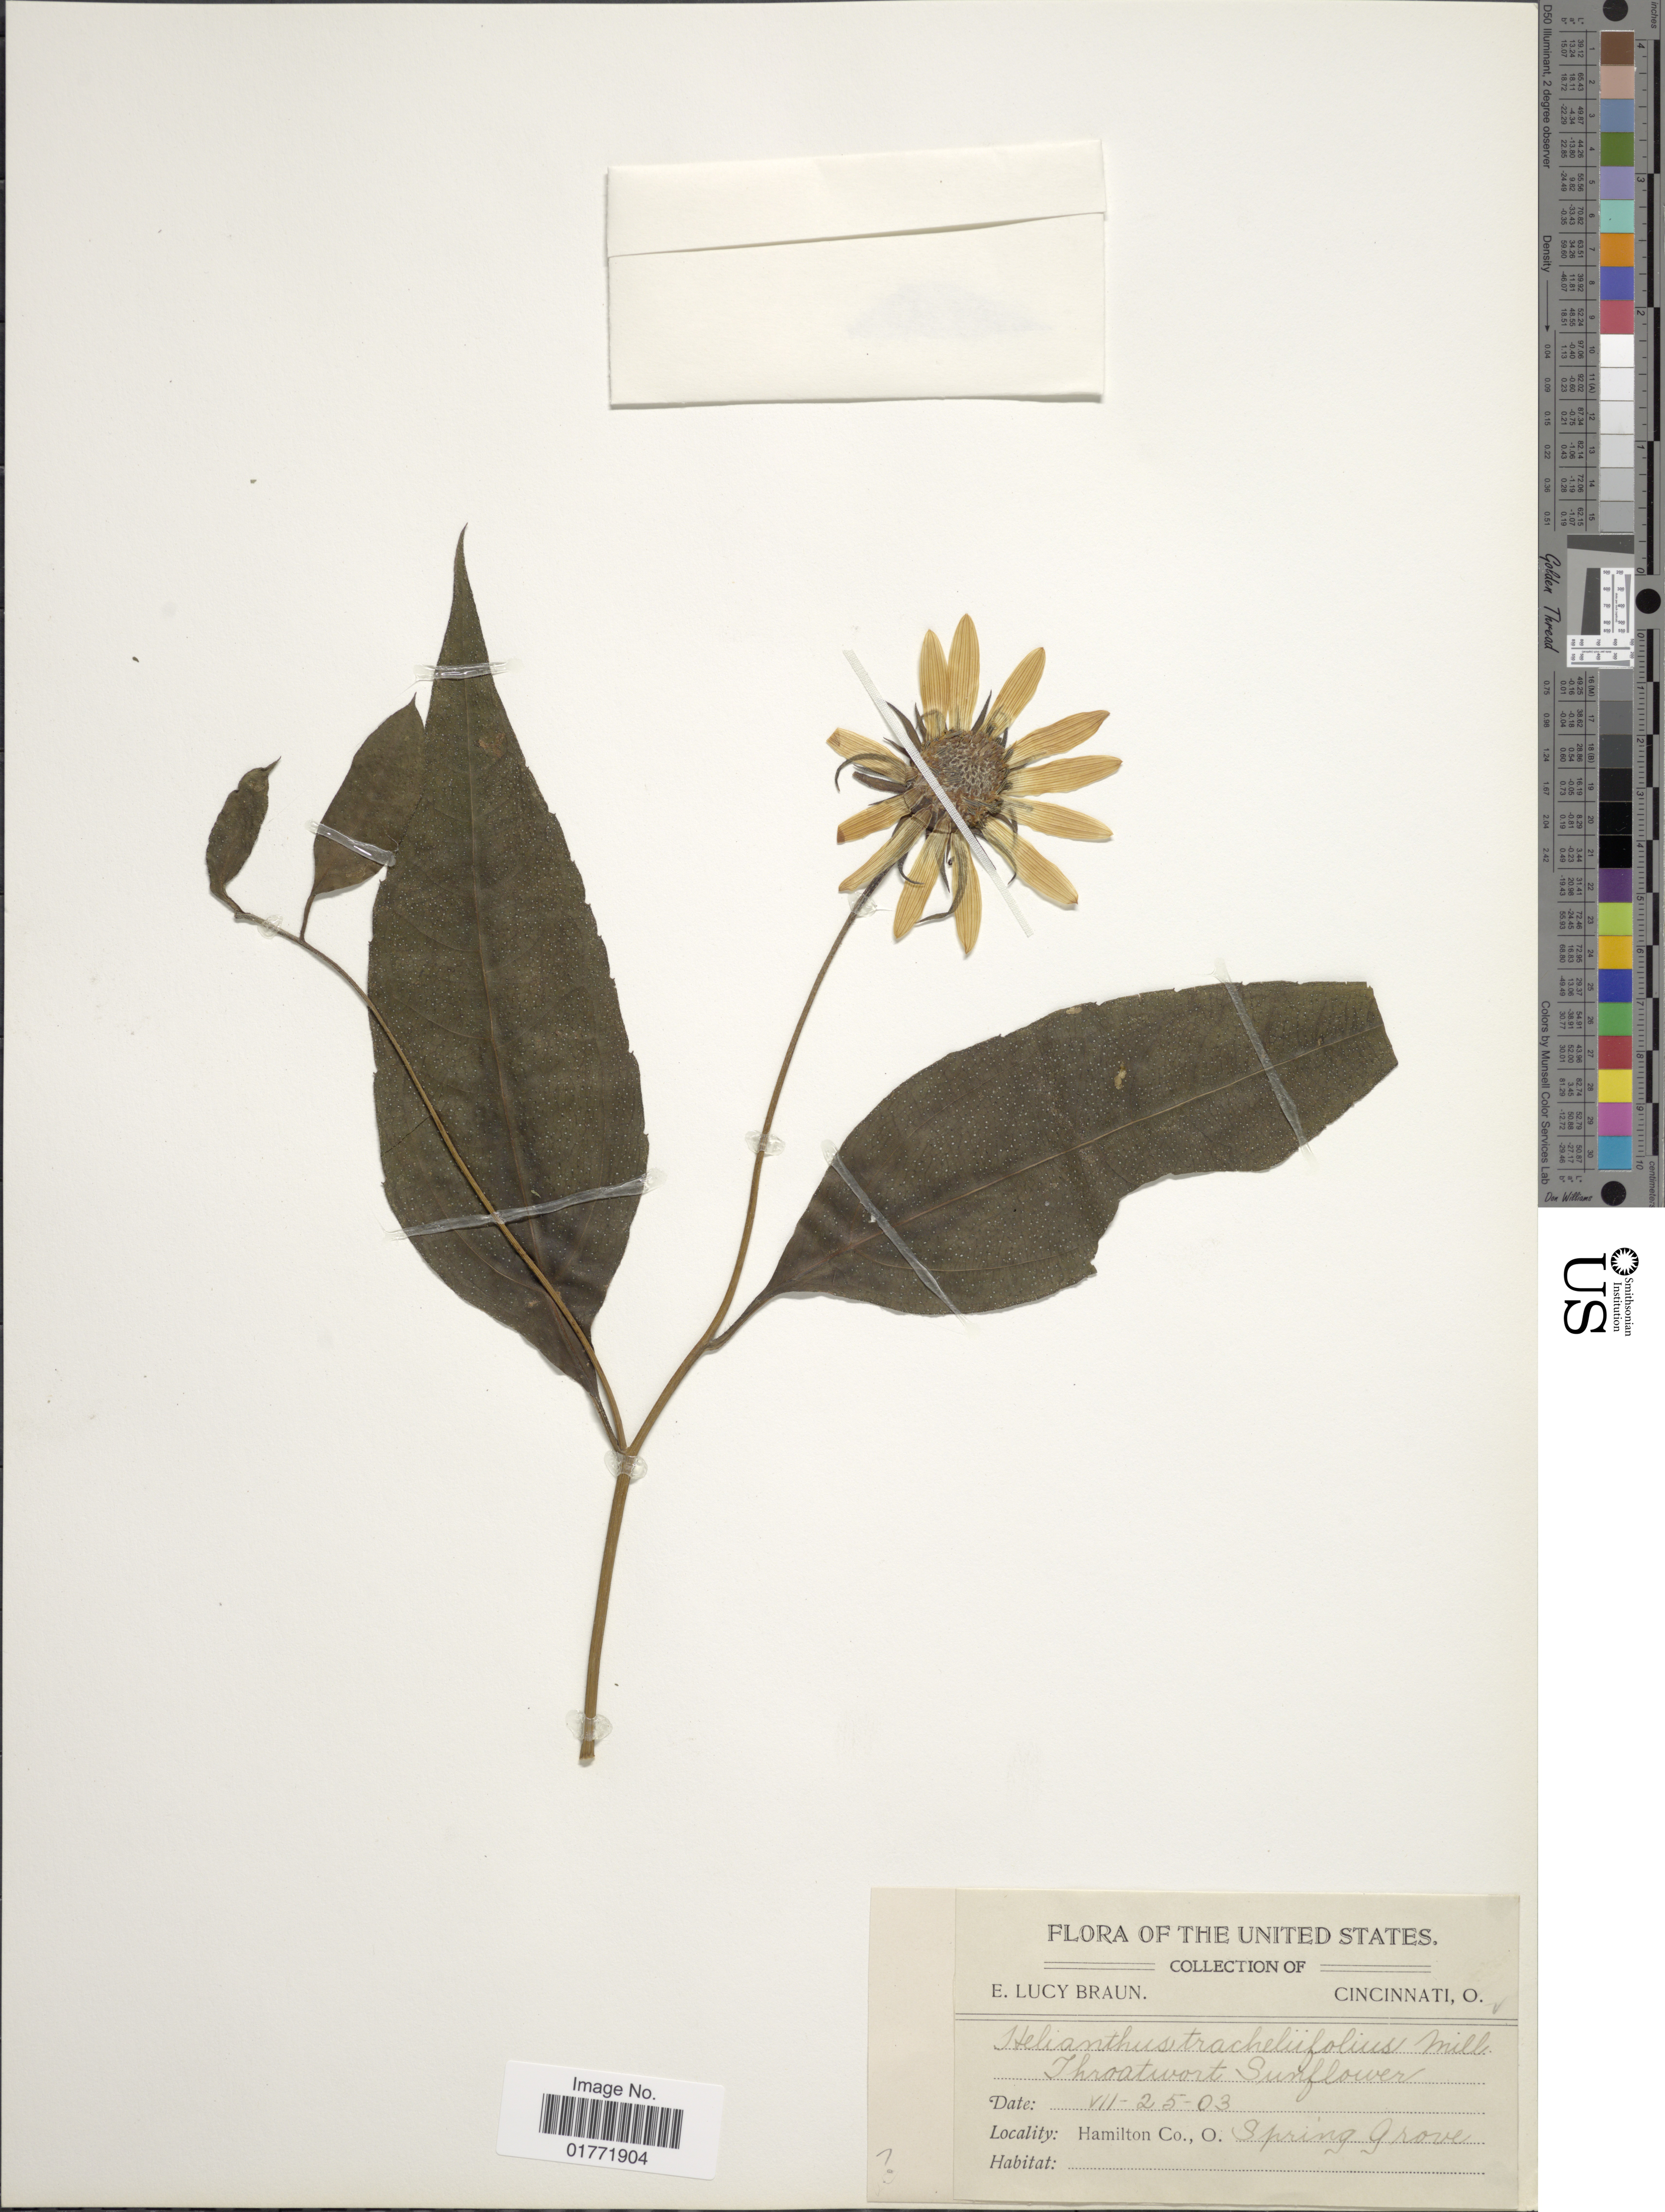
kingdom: Plantae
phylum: Tracheophyta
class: Magnoliopsida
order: Asterales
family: Asteraceae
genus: Helianthus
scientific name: Helianthus tracheliifolius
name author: Mill.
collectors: E. L. Braun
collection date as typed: Transcribed d/m/y: 25/7/3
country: United States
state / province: Ohio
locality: Hamilton Co.,Co.Spring Grove.